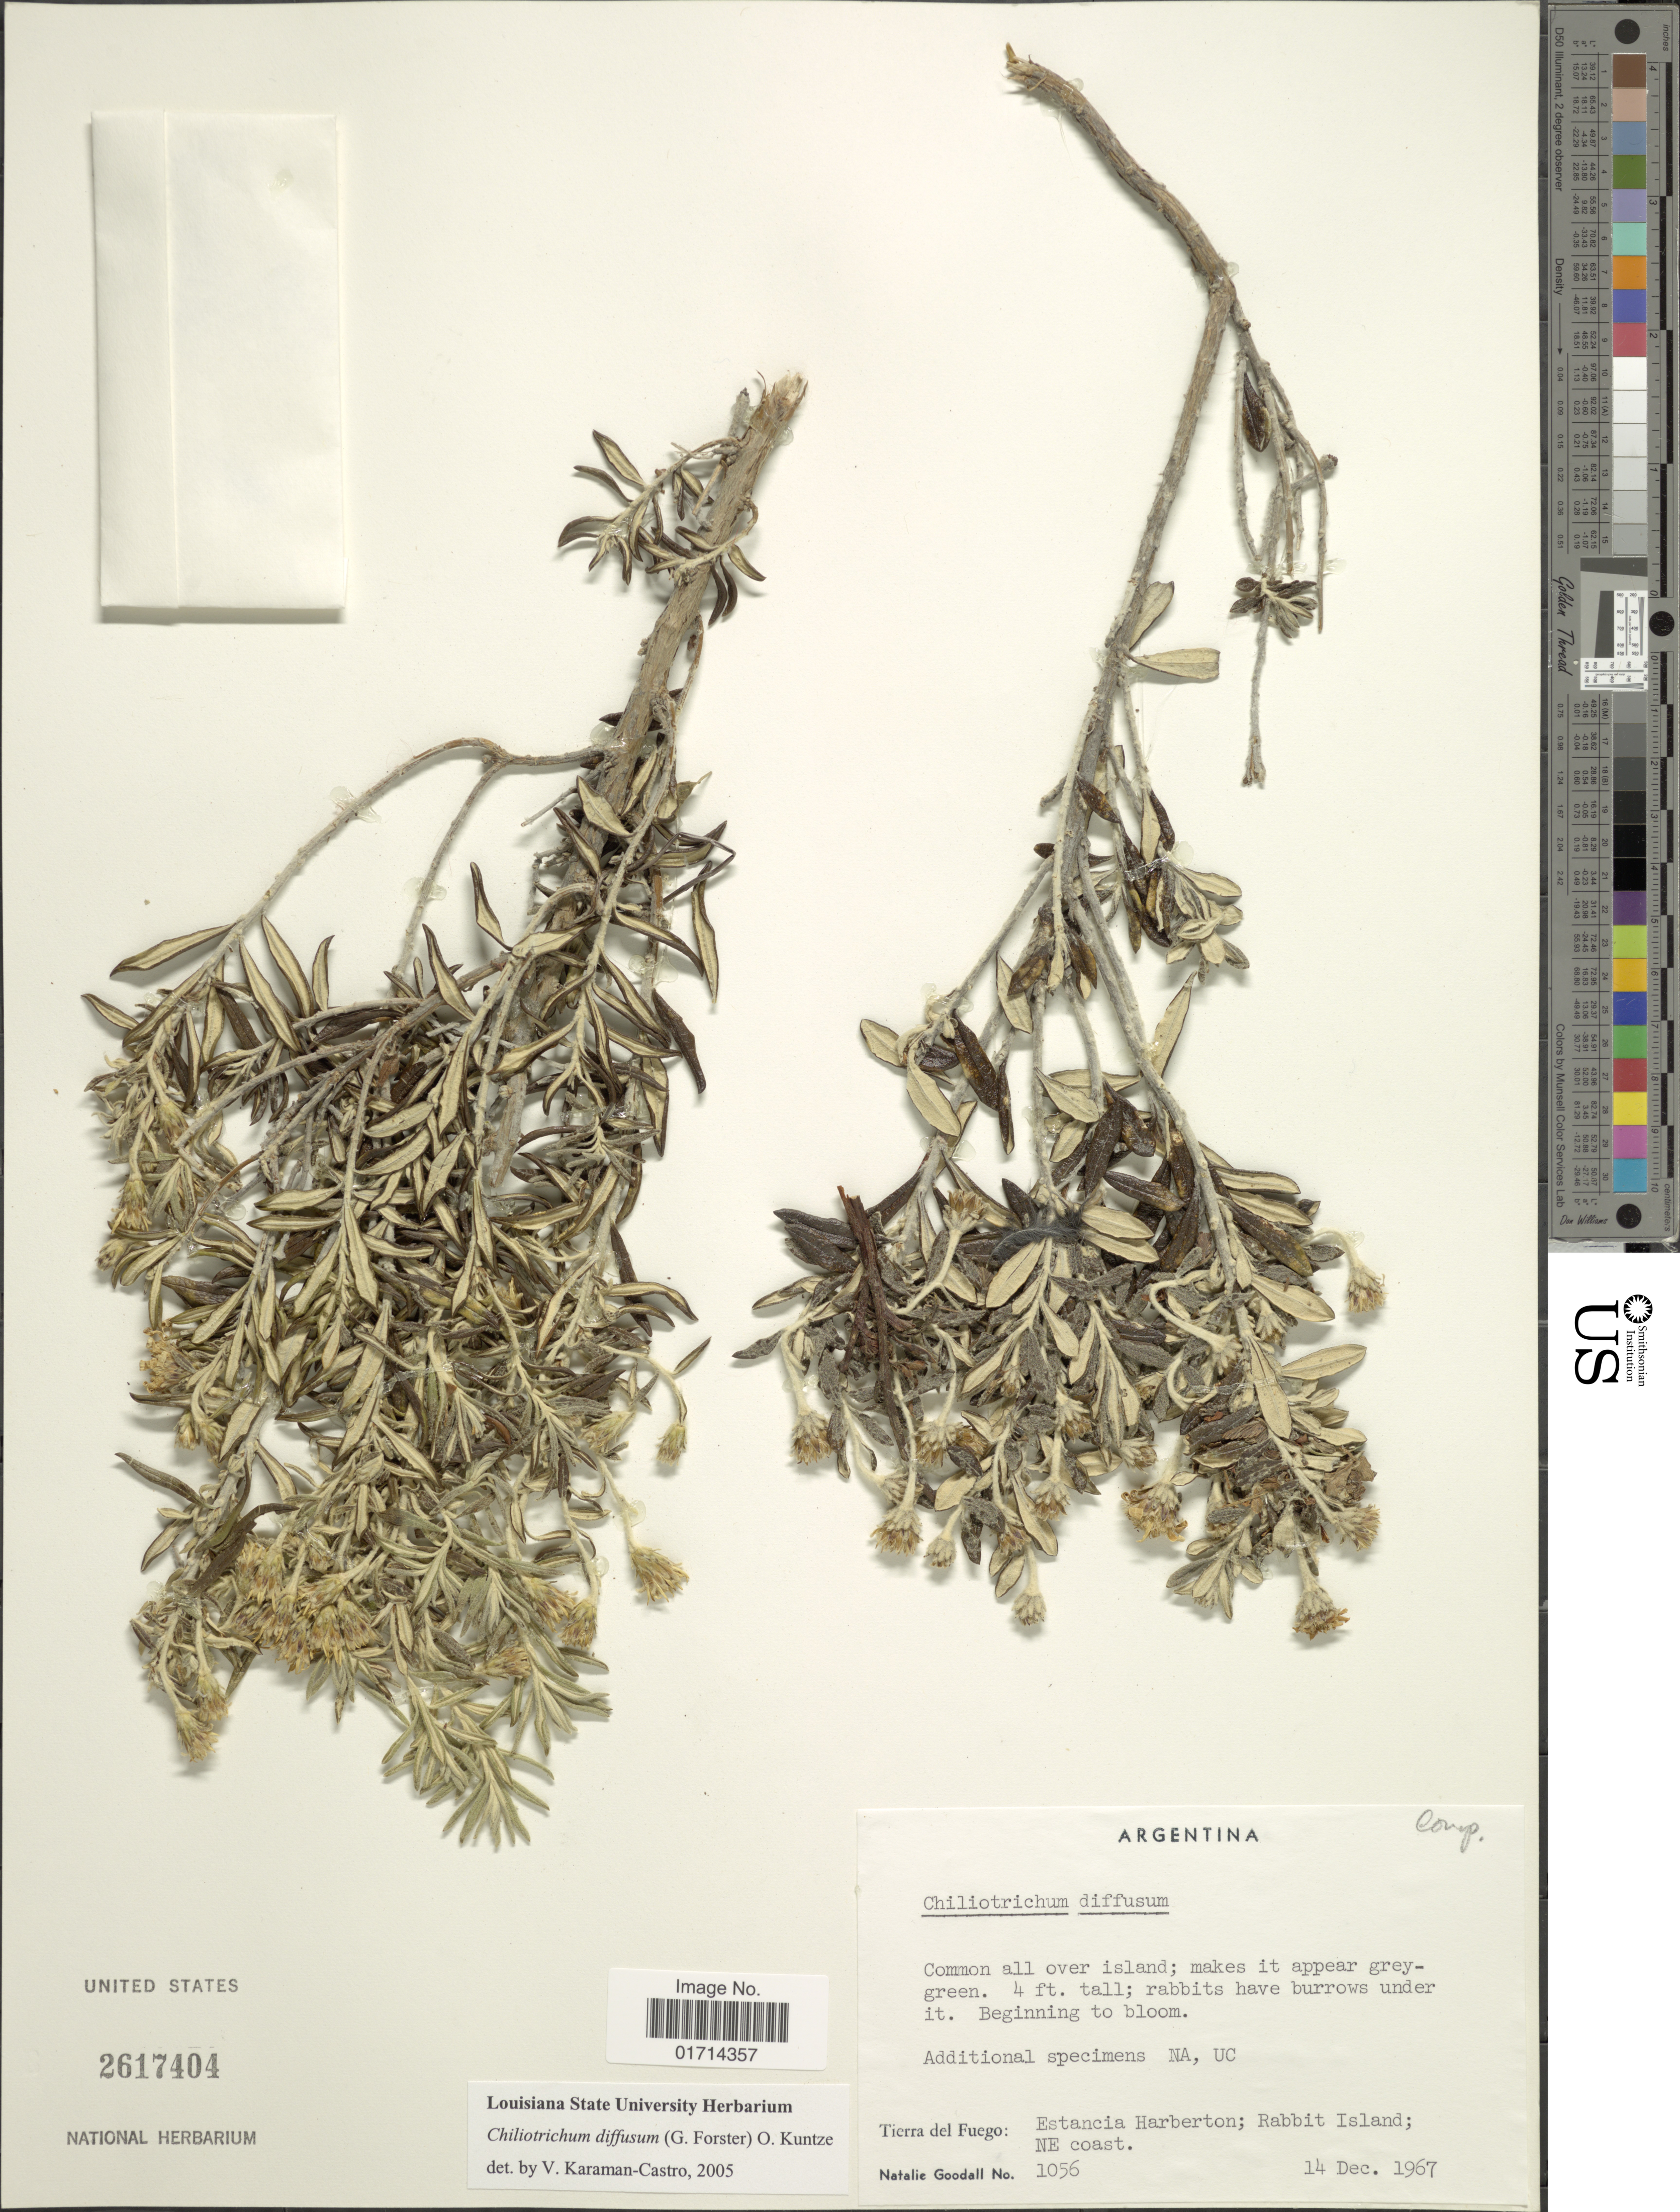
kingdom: Plantae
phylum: Tracheophyta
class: Magnoliopsida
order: Asterales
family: Asteraceae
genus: Chiliotrichum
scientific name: Chiliotrichum diffusum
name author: (G. Forst.) Kuntze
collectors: N. Goodall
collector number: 1056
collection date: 1967-12-14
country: Argentina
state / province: Tierra del Fuego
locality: Estancia Harberton; Rabbit Island; NE Coast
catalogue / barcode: US 2617404